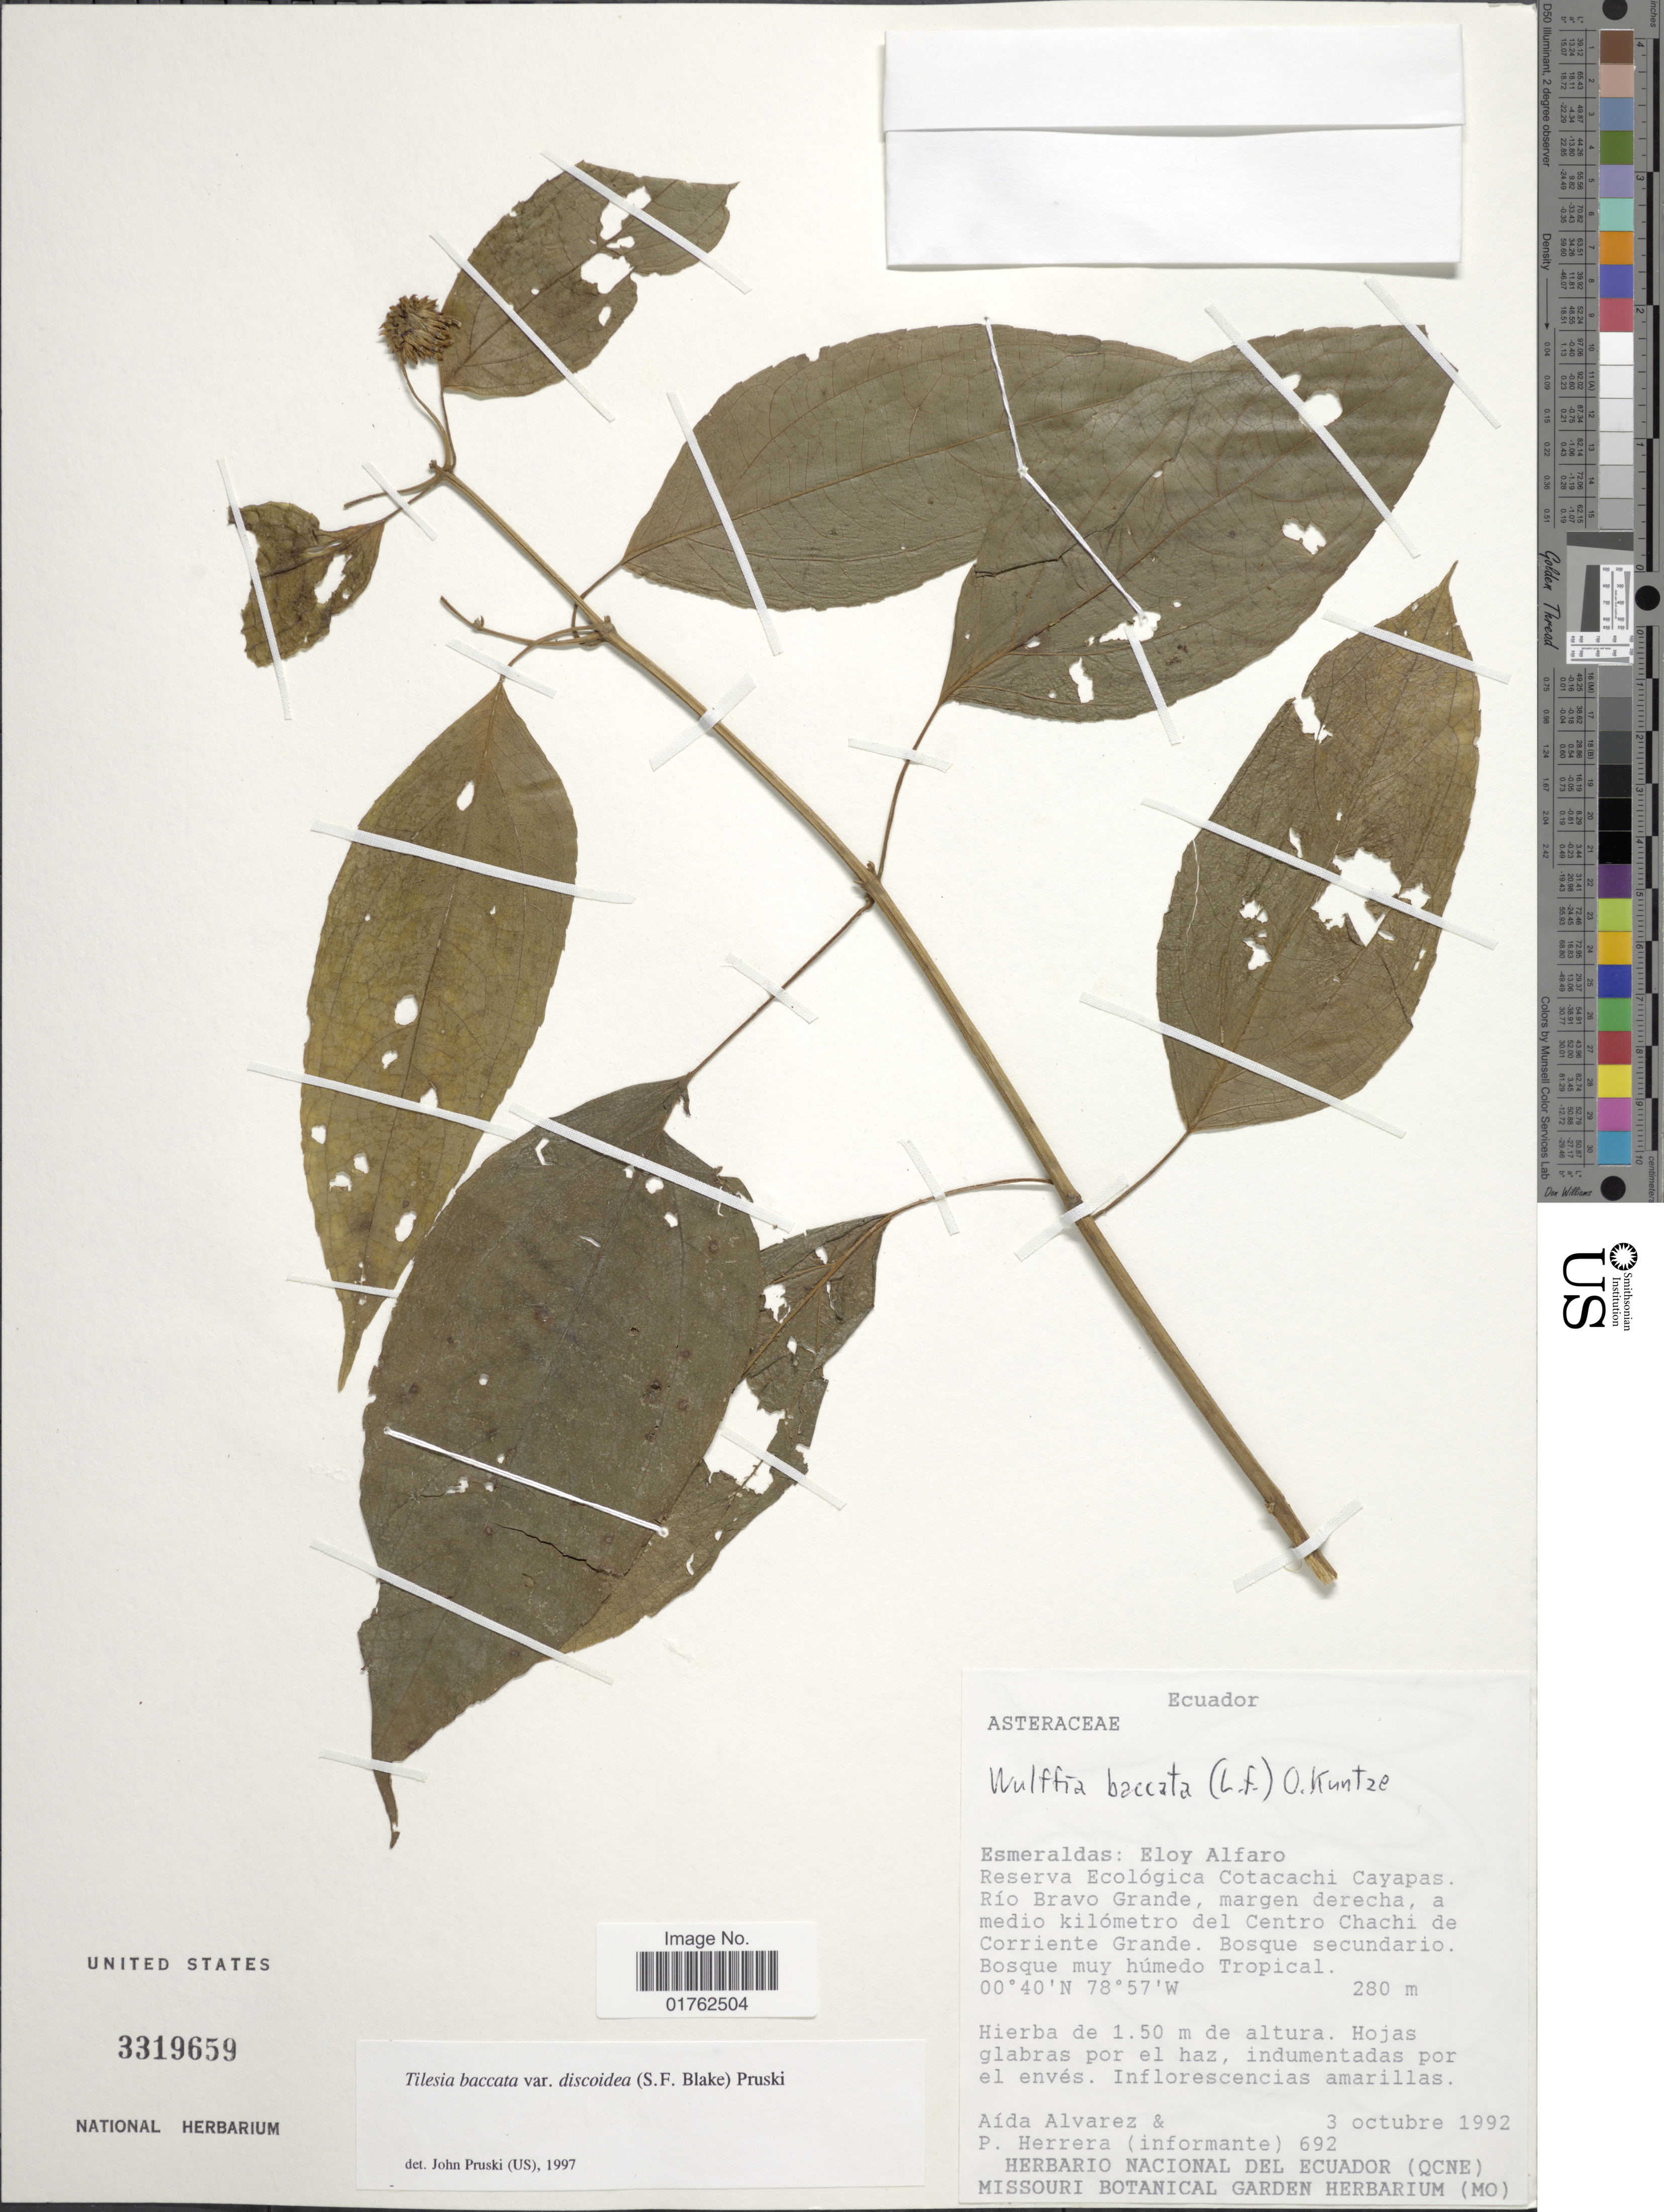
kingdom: Plantae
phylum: Tracheophyta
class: Magnoliopsida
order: Asterales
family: Asteraceae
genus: Wulffia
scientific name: Wulffia baccata var. discoidea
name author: S.F. Blake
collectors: A. Alvarez & Herrera, P.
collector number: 692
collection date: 1992-10-03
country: Ecuador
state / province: Esmeraldas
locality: Elroy Alfaro, Reserva Ecologica Cotacachi Cayapas, Rio Bravo Grande, margen derecha a medio kilometro del Centro Chachi de Corriente Grande, Bosque secundario Bosque muy humedo tropica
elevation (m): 280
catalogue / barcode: US 3319659